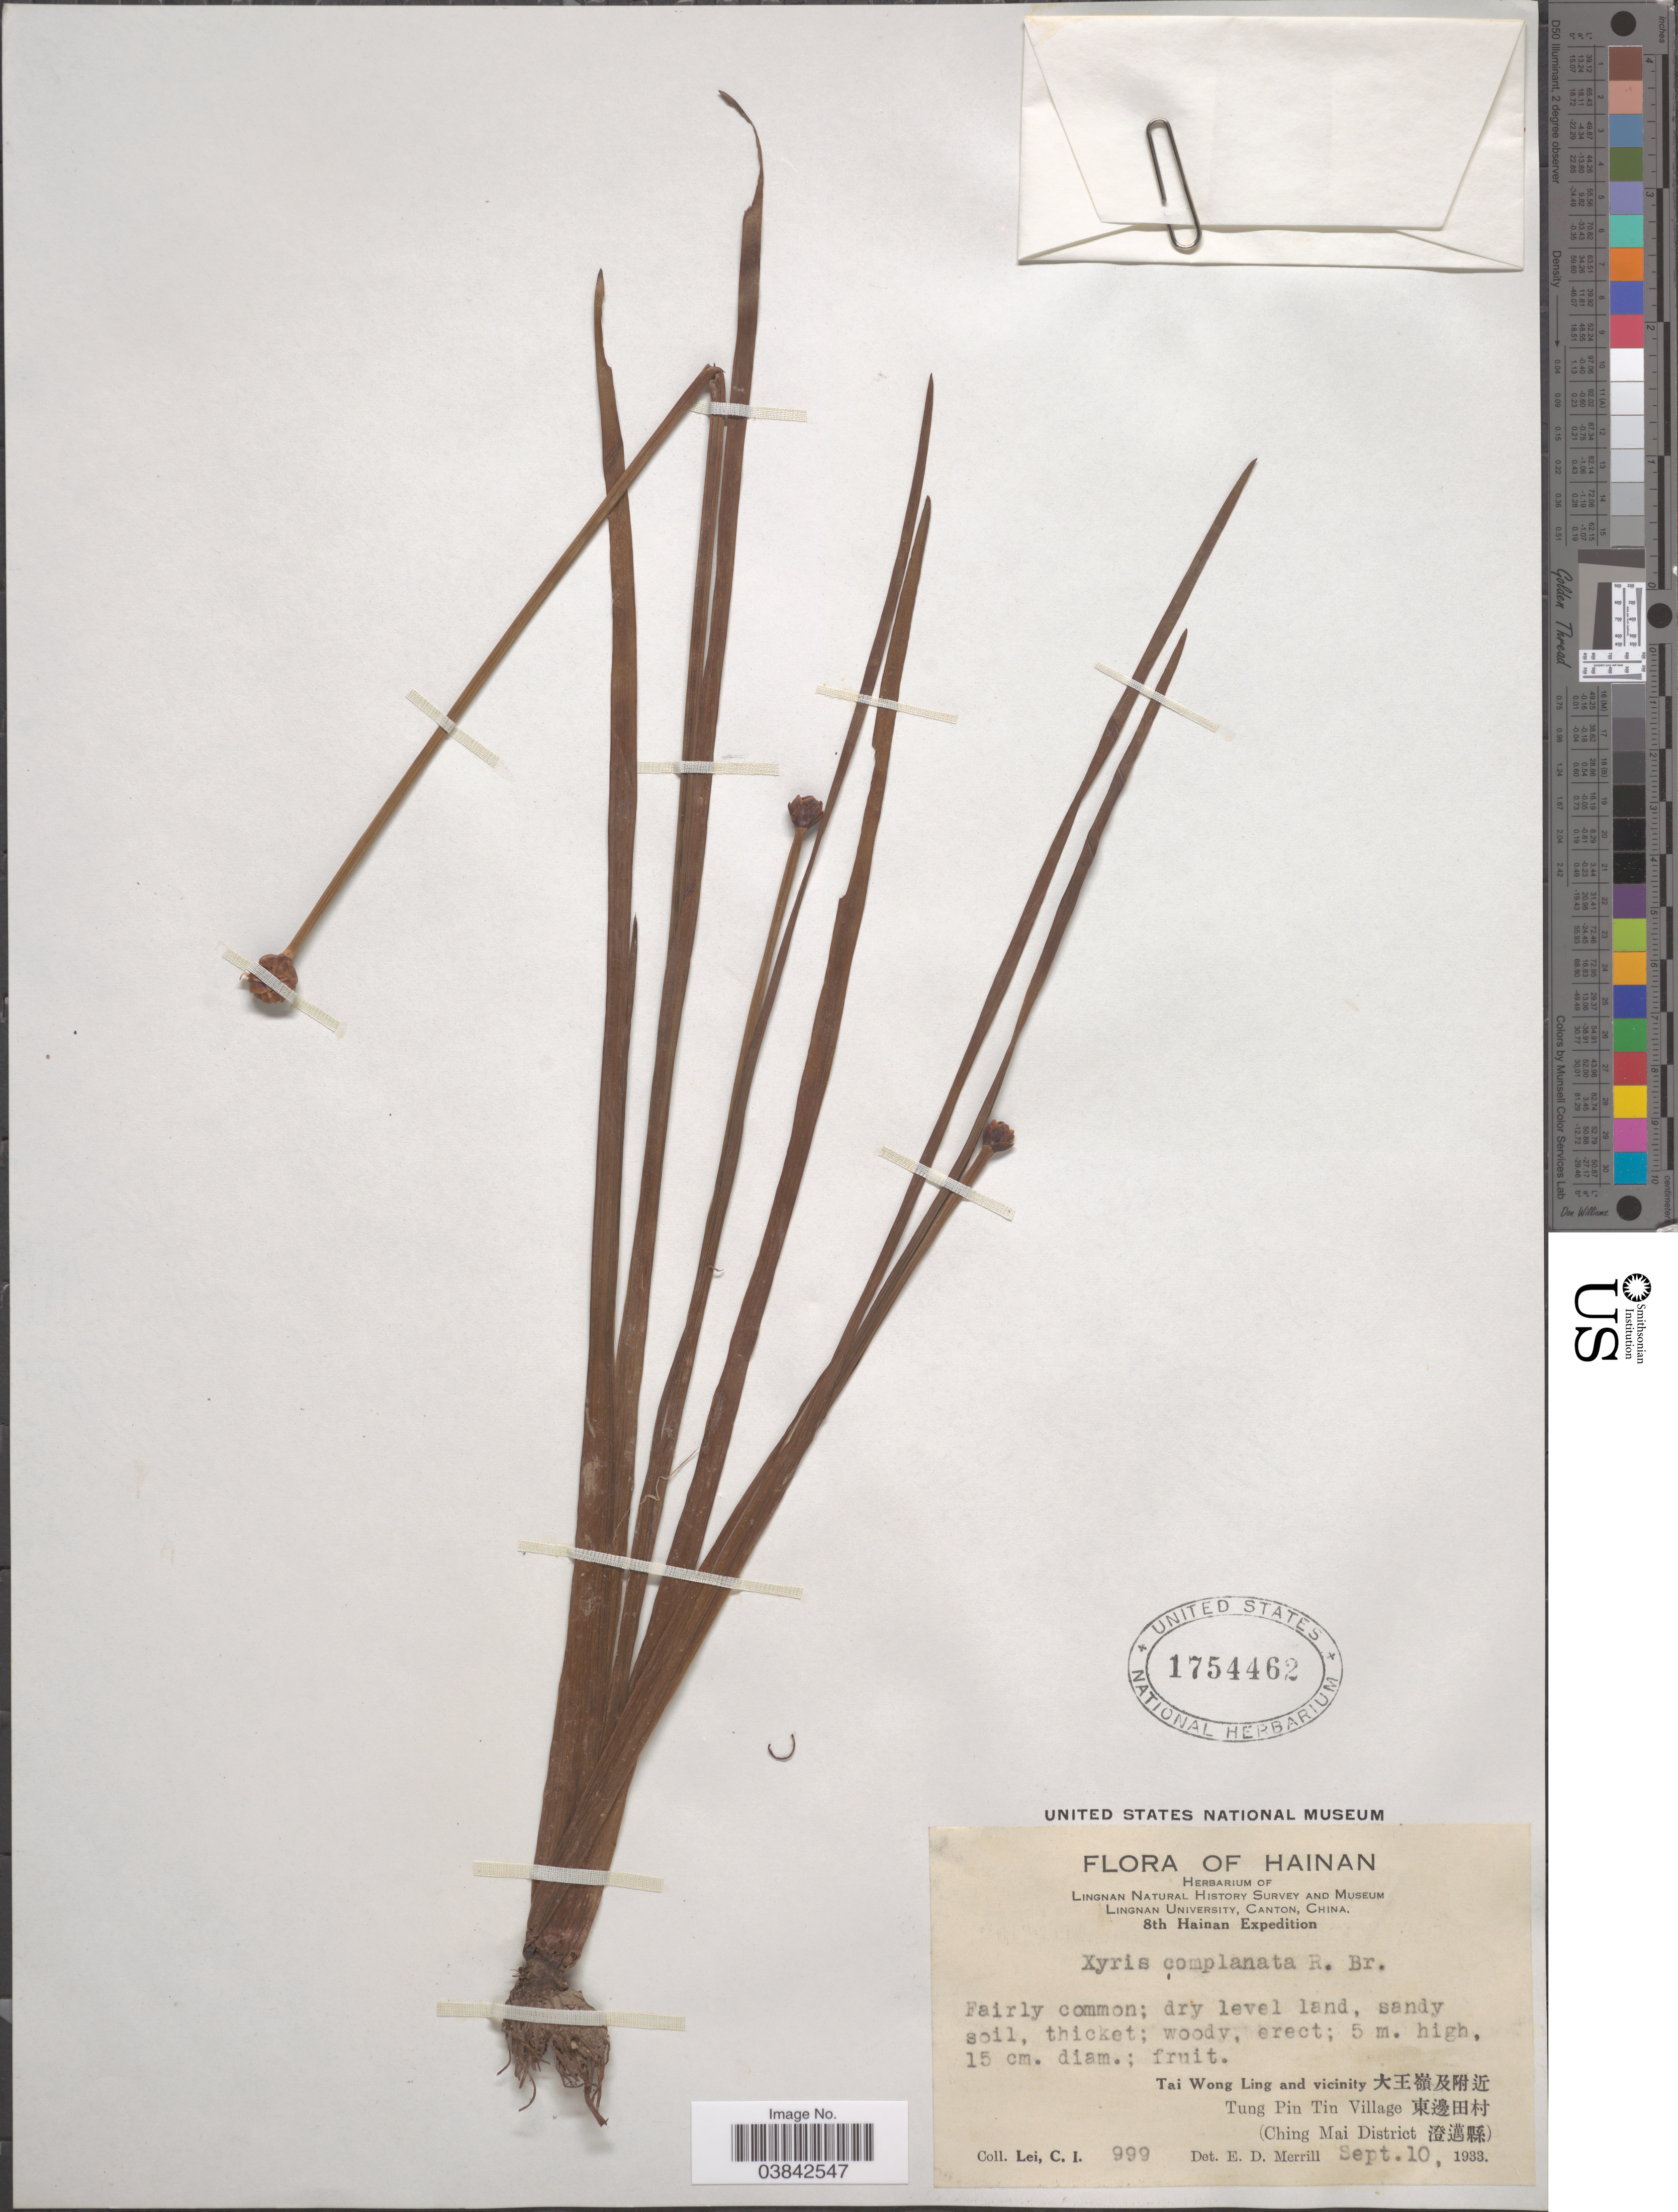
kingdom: Plantae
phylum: Tracheophyta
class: Liliopsida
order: Poales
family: Xyridaceae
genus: Xyris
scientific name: Xyris complanata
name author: R. Br.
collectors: C. I. Lei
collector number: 999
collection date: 1933-09-10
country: China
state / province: Hainan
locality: Tai Wong Ling and vicinity X. Tung Pin Tin Village X. (Ching Mai District X).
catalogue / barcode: US 1754462